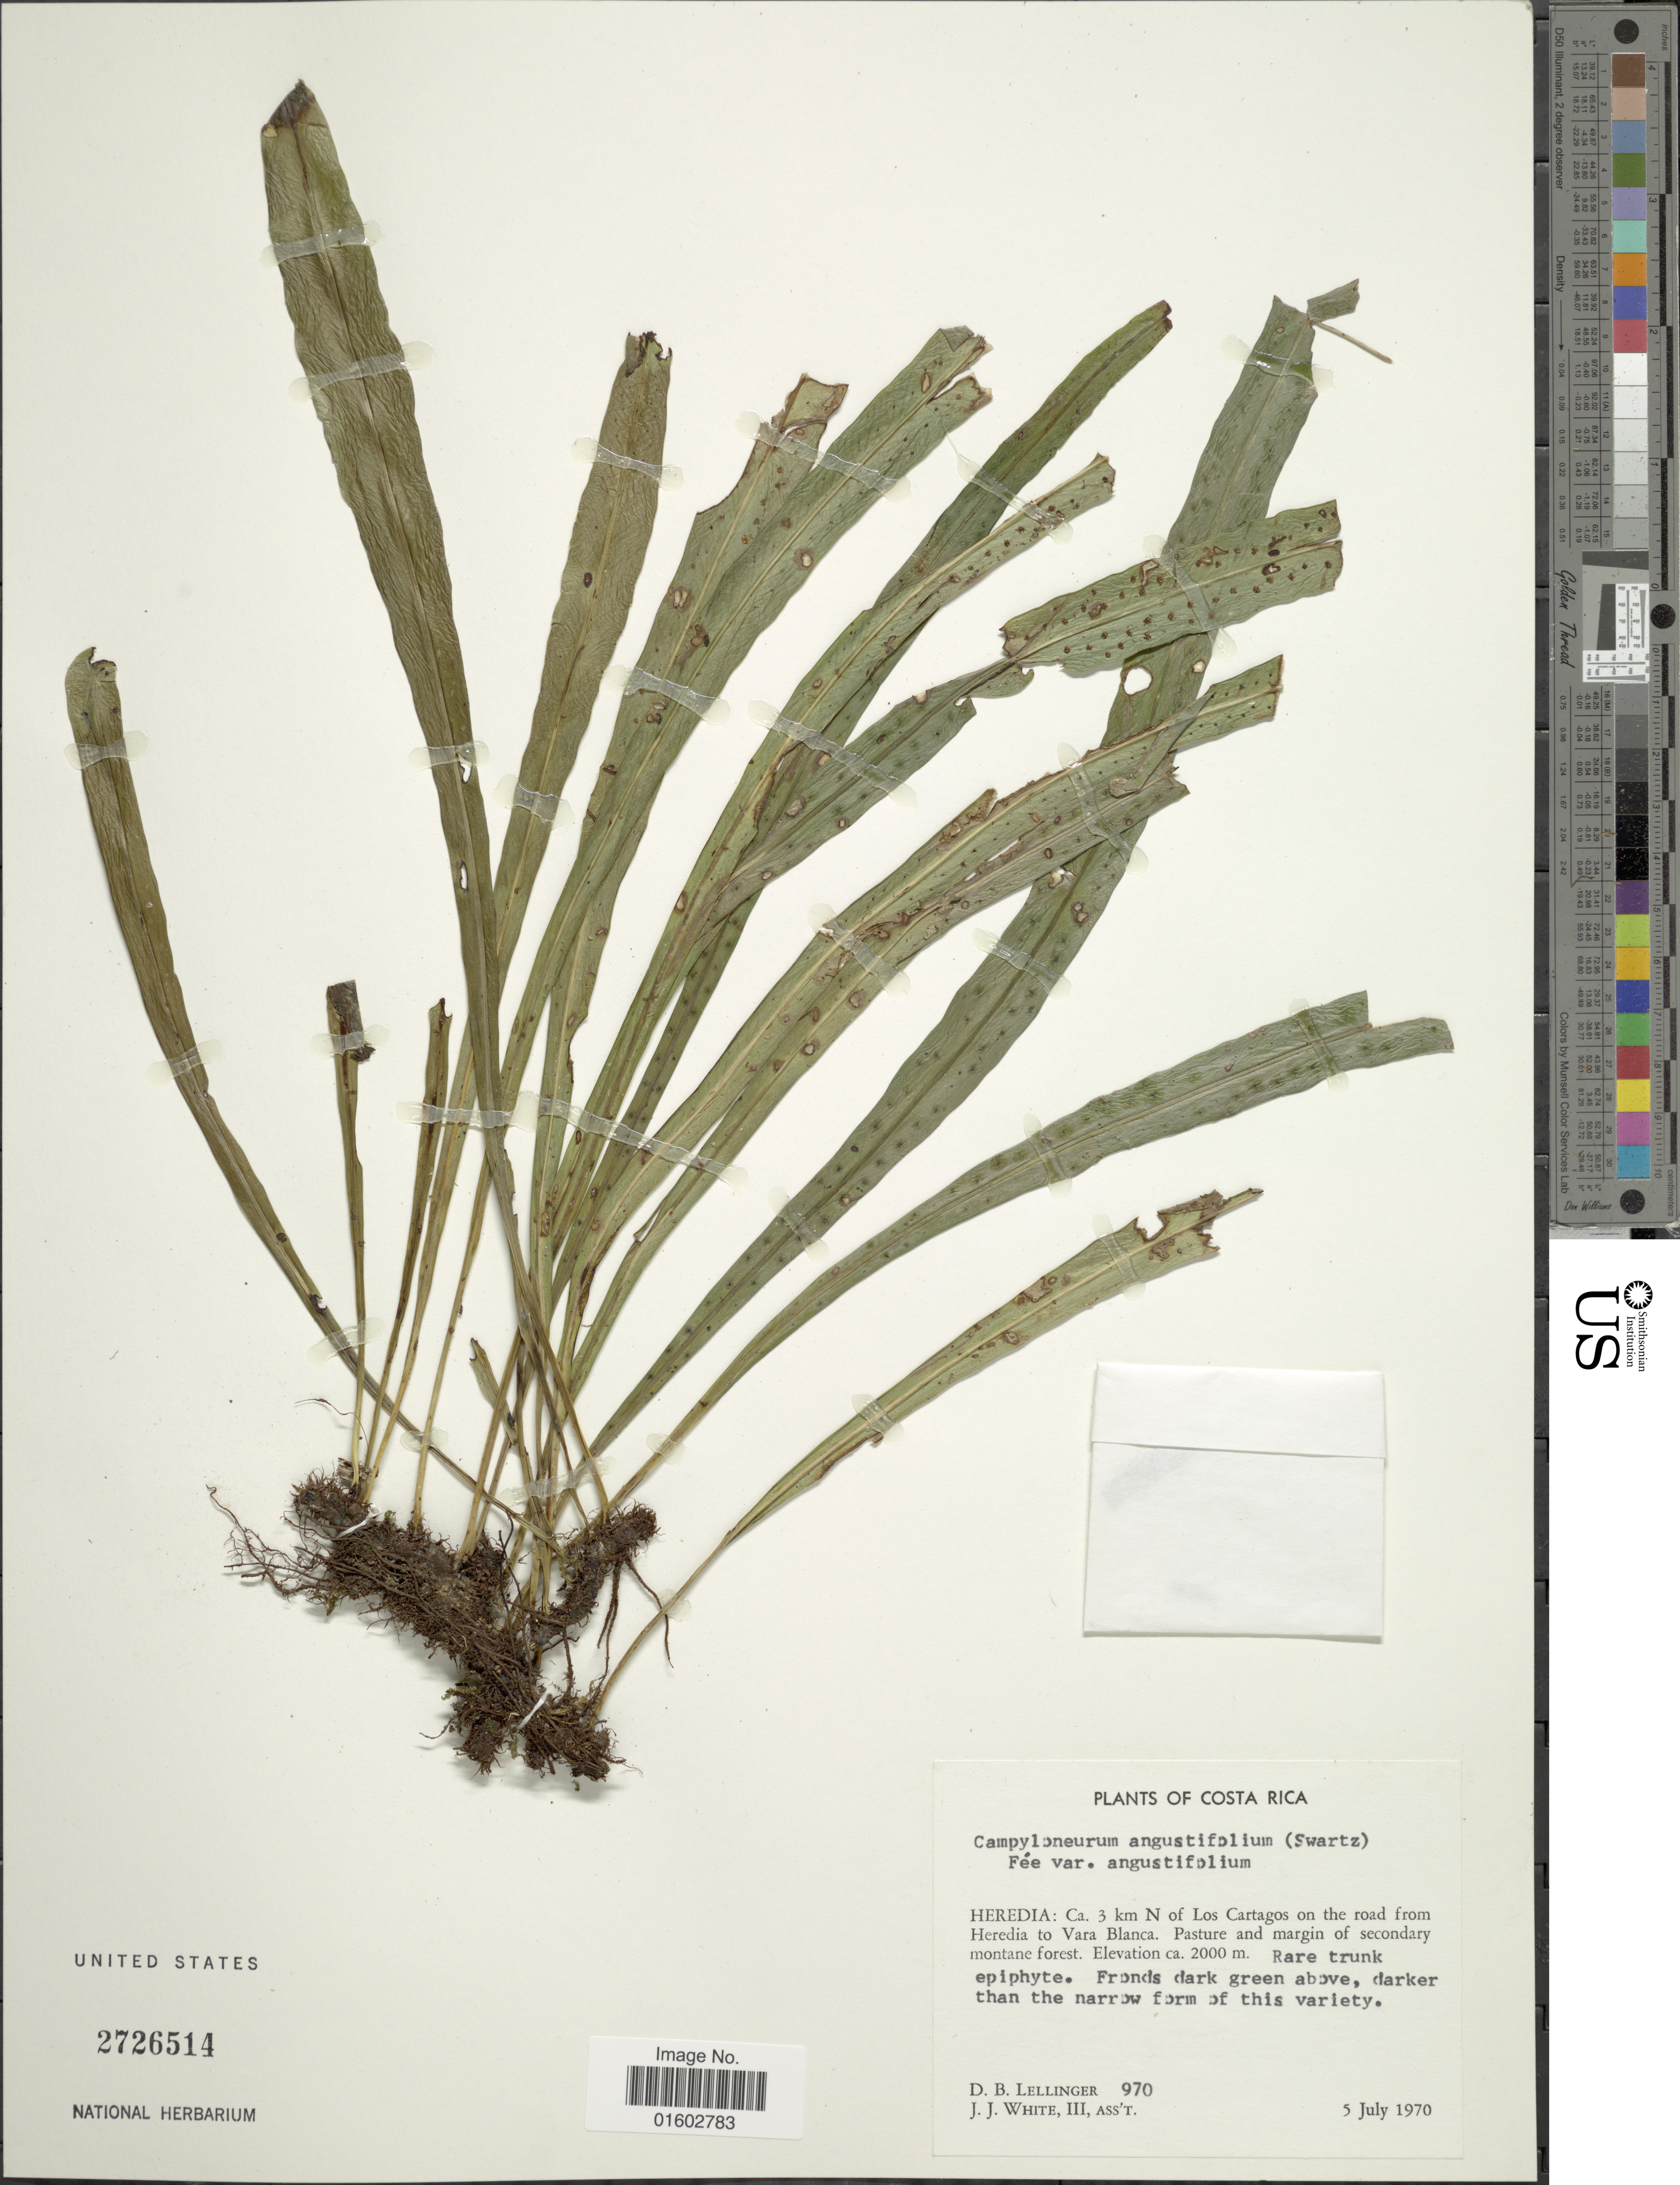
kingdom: Plantae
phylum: Tracheophyta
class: Polypodiopsida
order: Polypodiales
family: Polypodiaceae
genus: Campyloneurum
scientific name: Campyloneurum angustifolium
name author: (Sw.) Fée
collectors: D. B. Lellinger & J. J. White III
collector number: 970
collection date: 1970-07-05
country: Costa Rica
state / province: Heredia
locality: Ca. 3 km N of Los Cartagos on the road from Heredia to Vara Blanca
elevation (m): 2000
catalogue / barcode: US 2726514